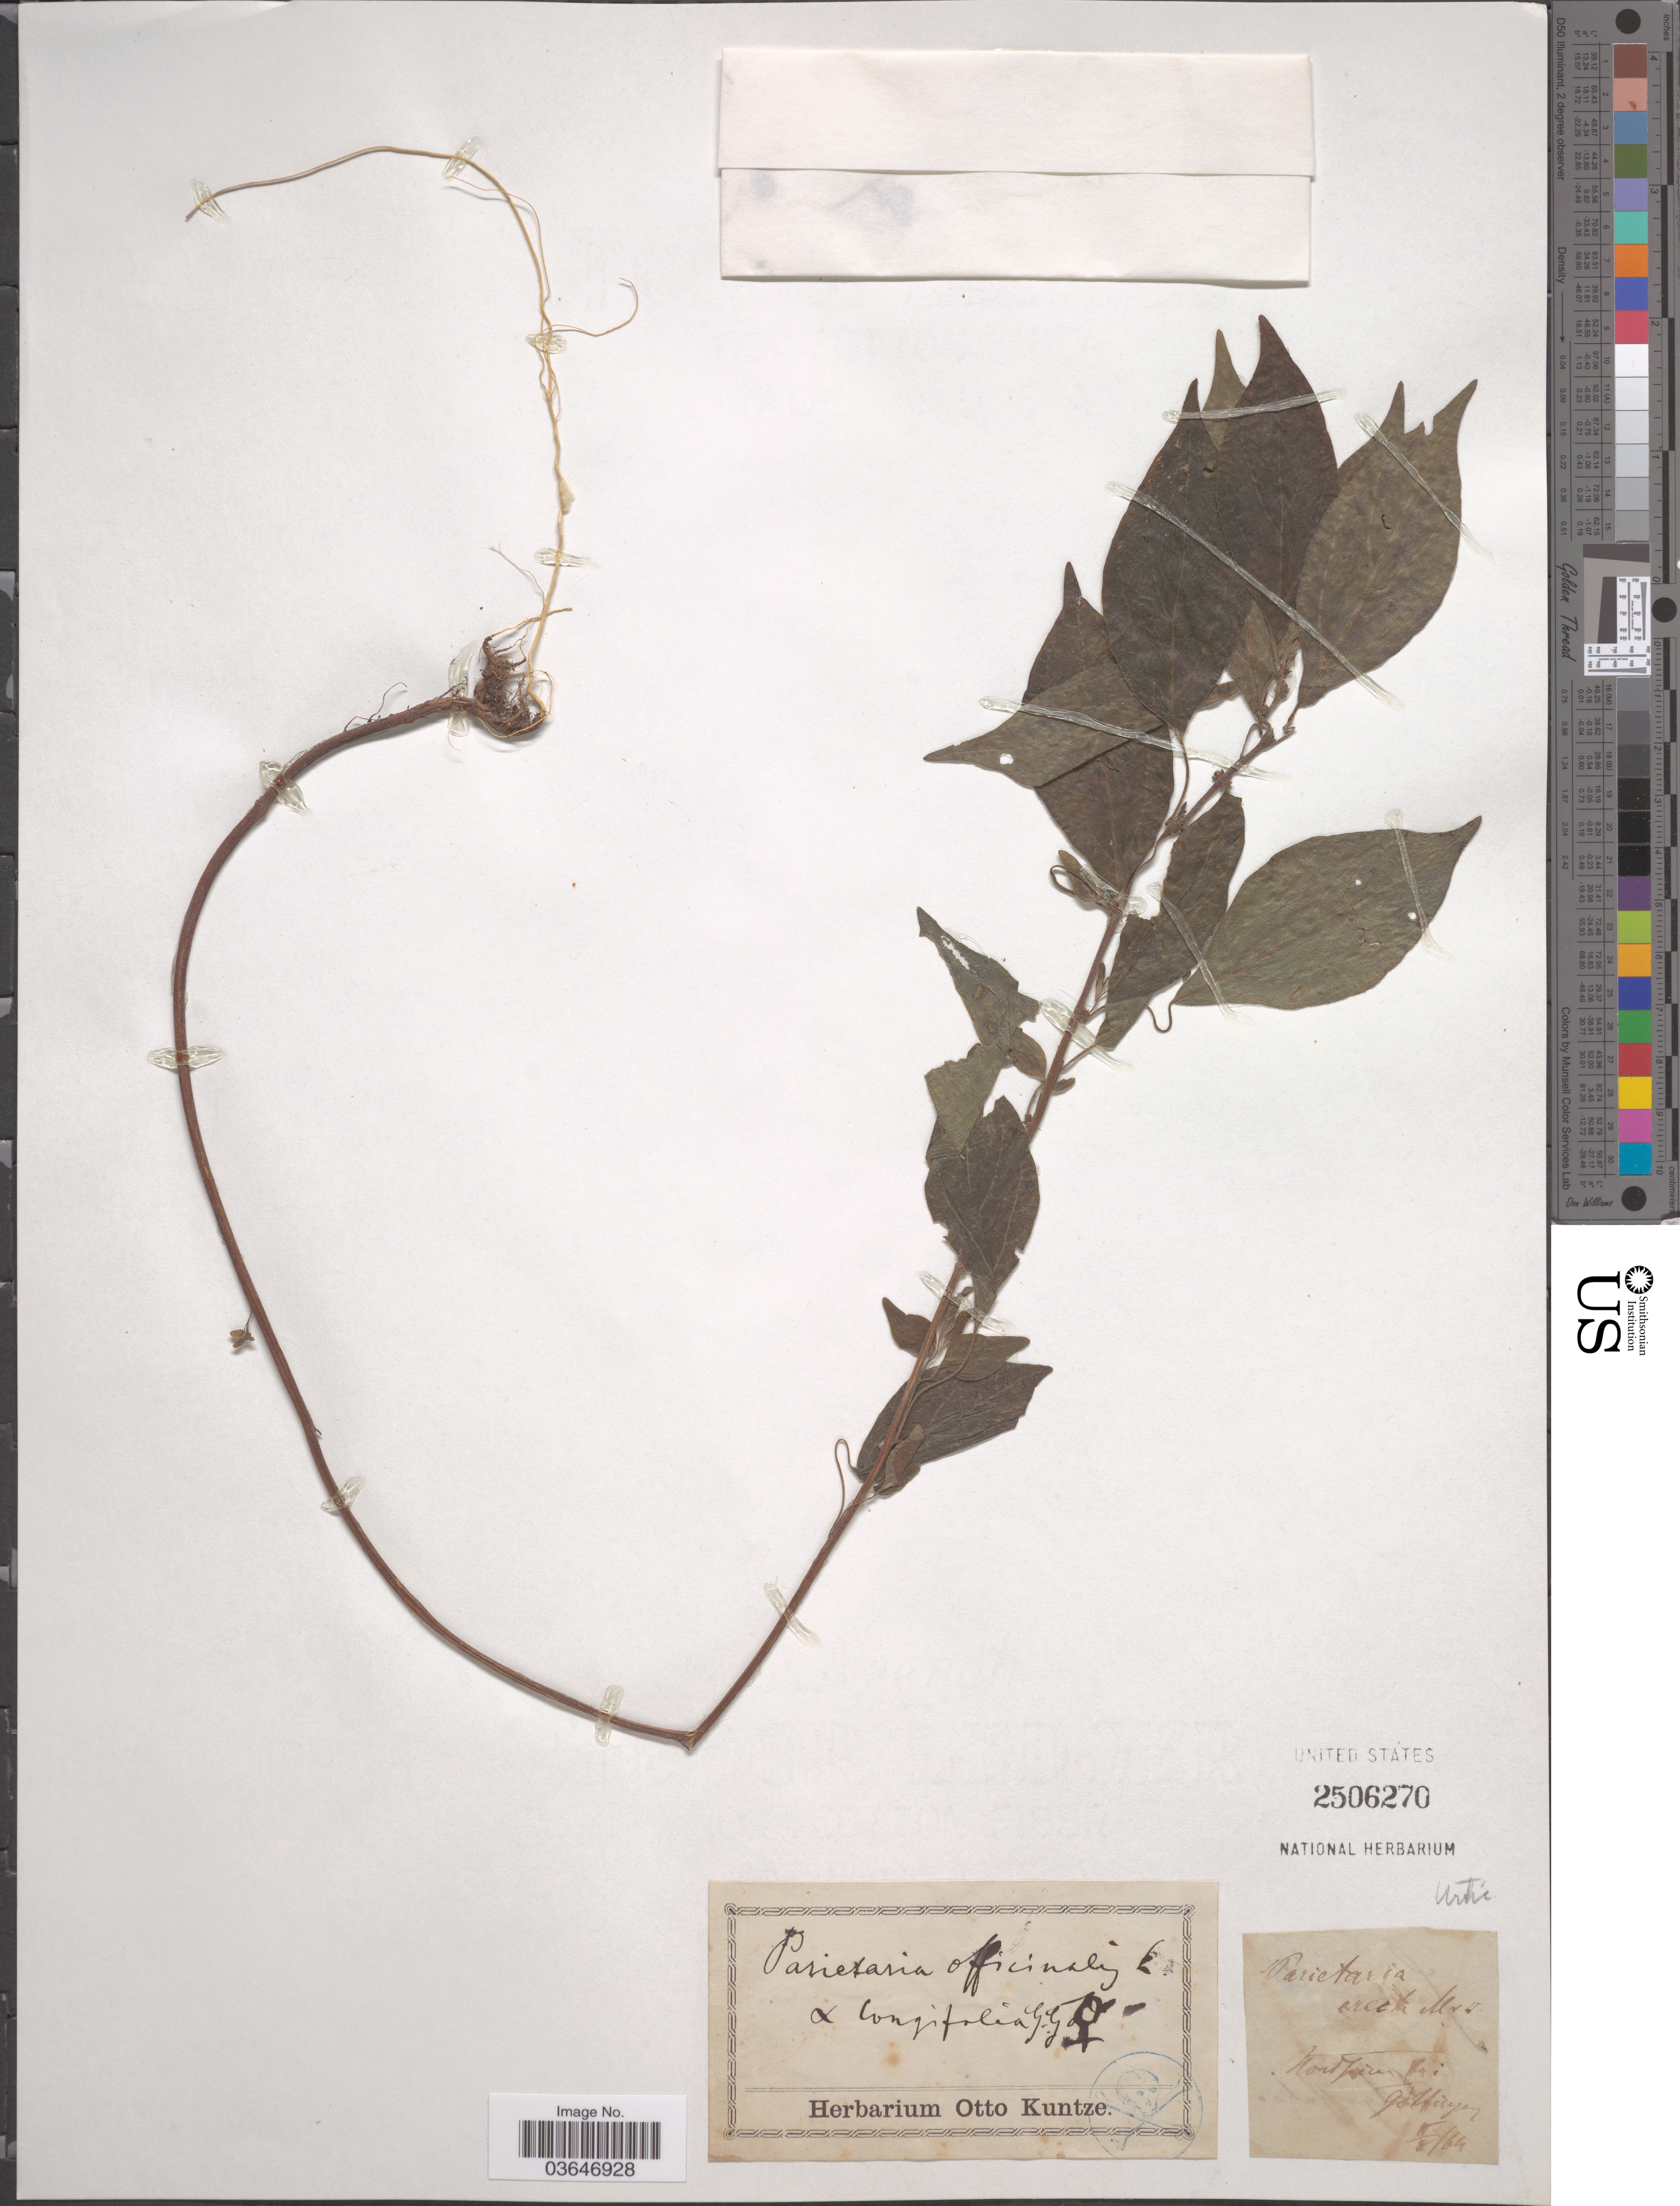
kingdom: Plantae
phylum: Tracheophyta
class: Magnoliopsida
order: Rosales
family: Urticaceae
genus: Parietaria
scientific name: Parietaria officinalis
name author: L.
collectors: ex herb. Otto Kuntze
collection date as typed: Transcribed d/m/y: 8/8/64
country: Germany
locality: Nordpice [interpreted] bai Gottingen.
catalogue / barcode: US 2506270